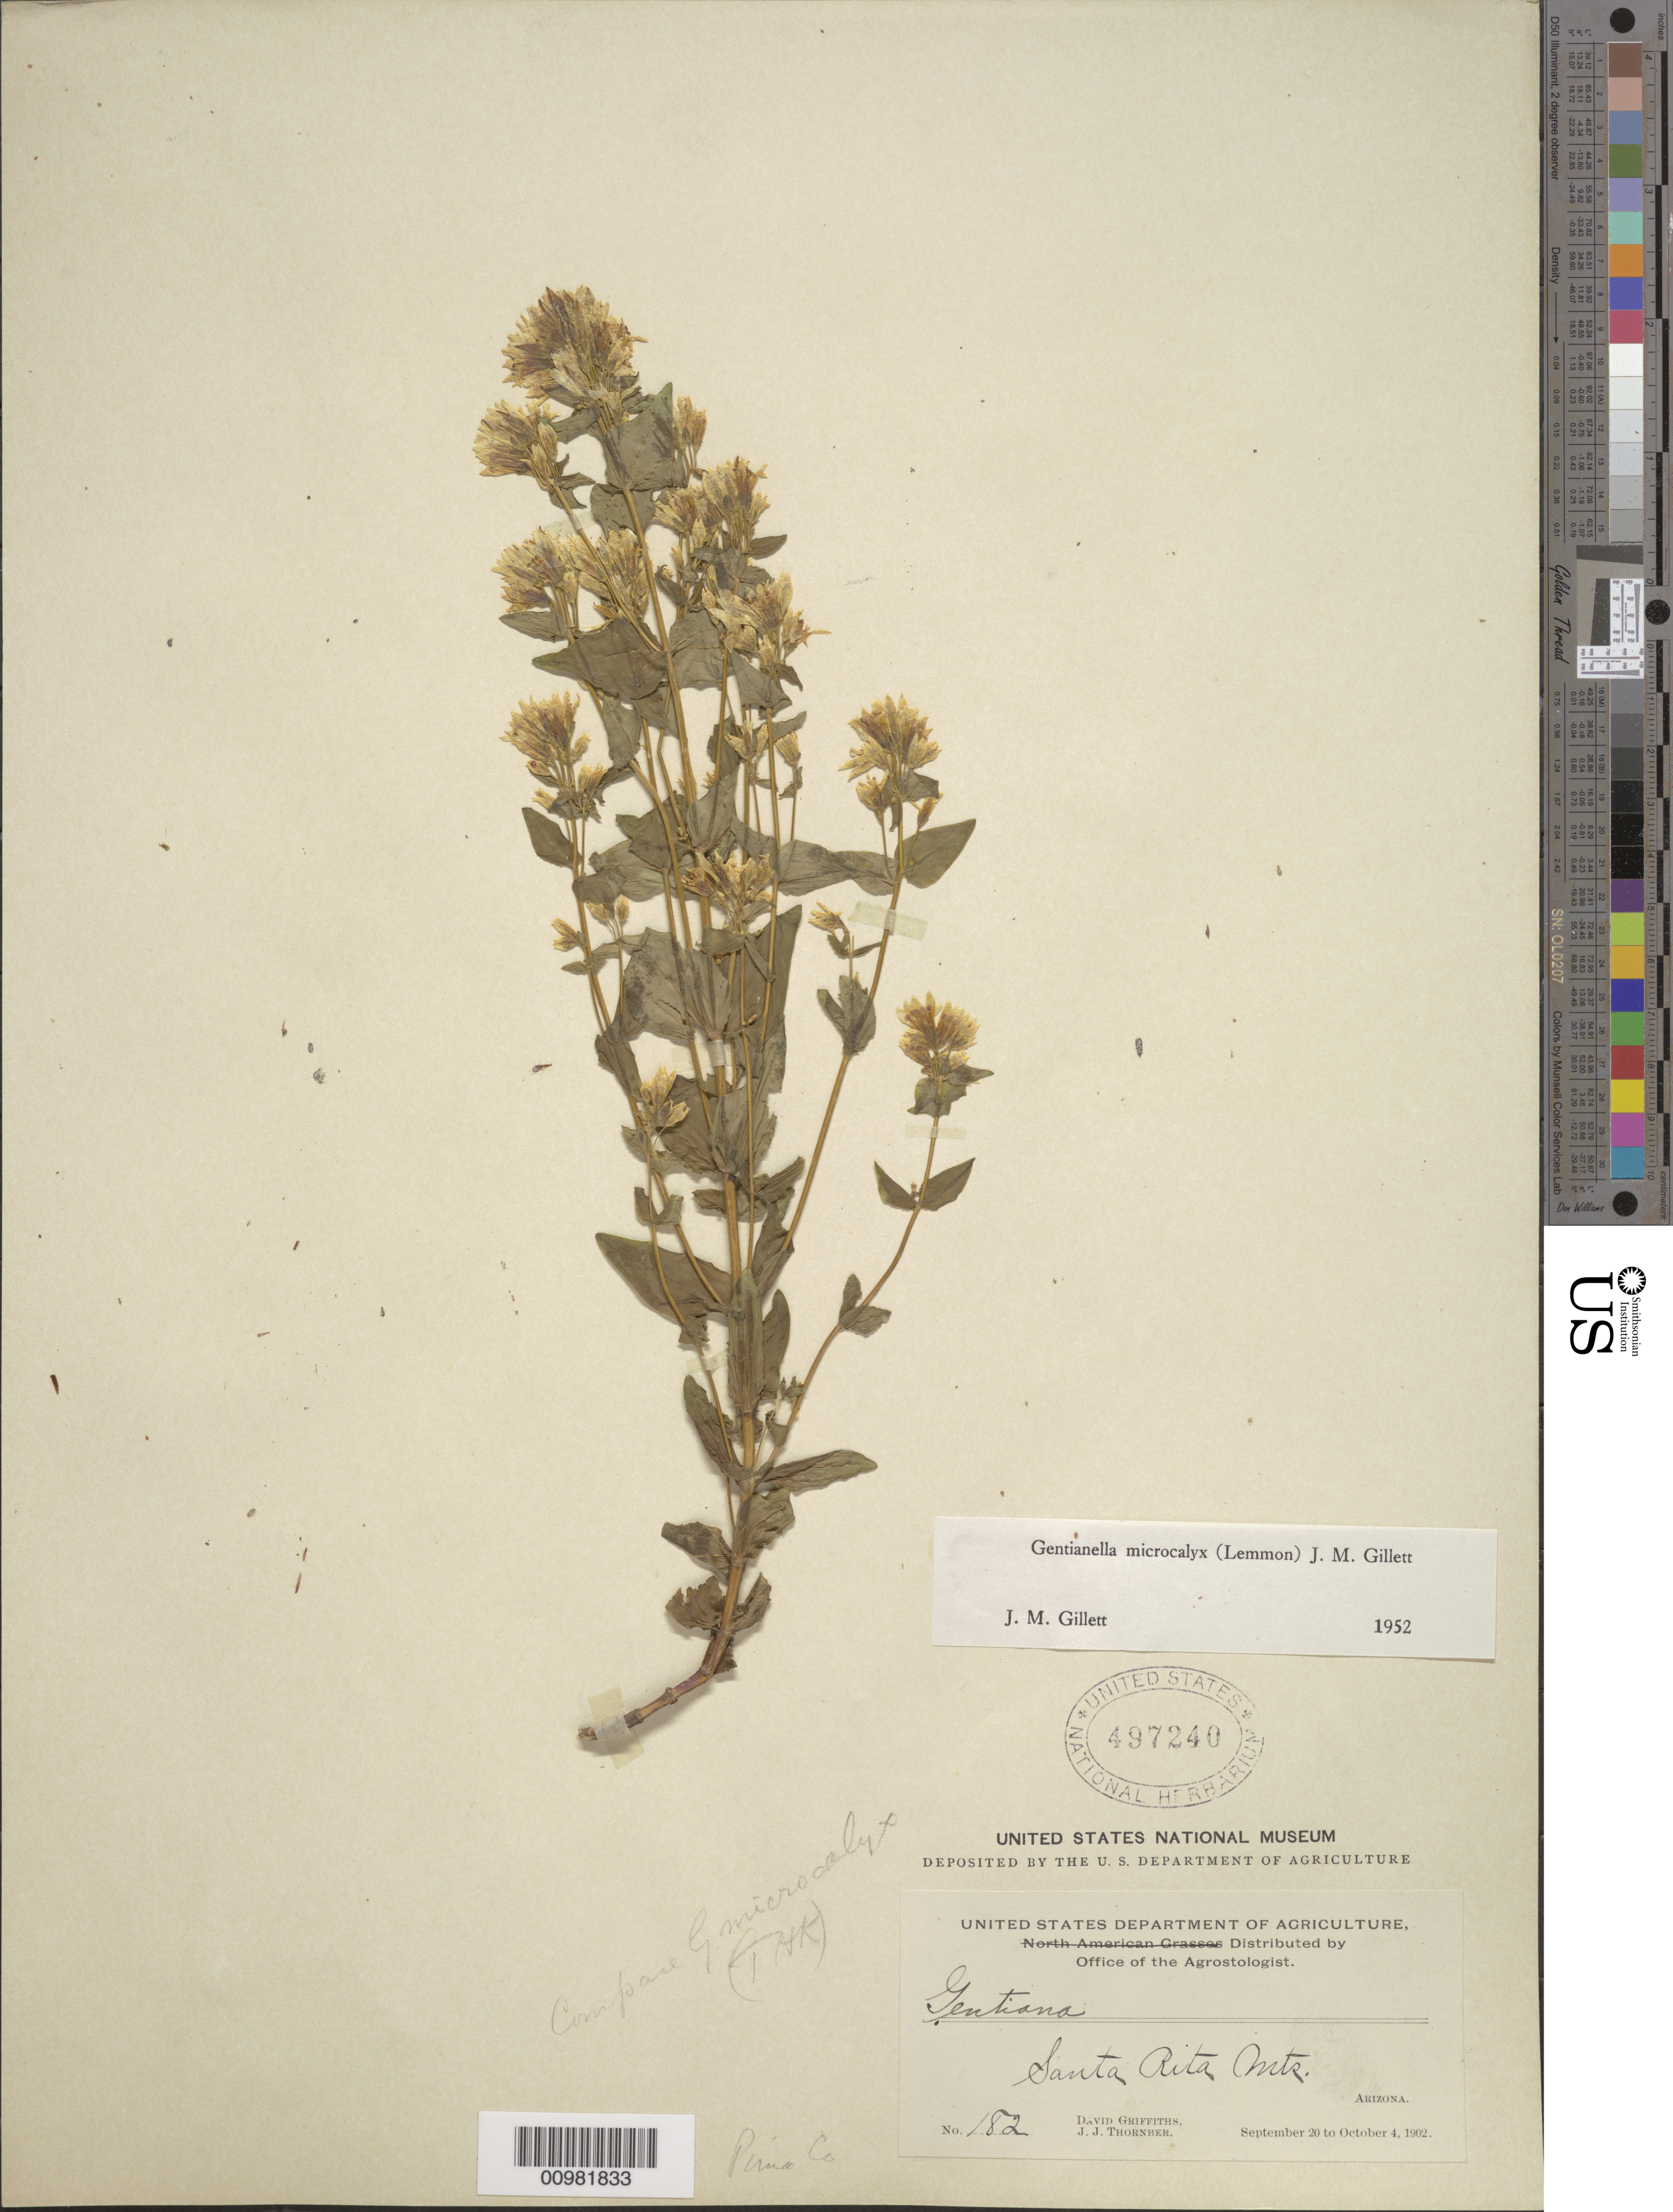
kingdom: Plantae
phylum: Tracheophyta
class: Magnoliopsida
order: Gentianales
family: Gentianaceae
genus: Gentianella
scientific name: Gentianella microcalyx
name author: (Lemmon) J.M. Gillet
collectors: D. Griffiths & J. Thornber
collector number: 182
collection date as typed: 20 Sep 1902 to 04 Oct 1902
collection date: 1902-09-20/1902-10-04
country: United States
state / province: Arizona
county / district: Santa Cruz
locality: Santa Rita Mts.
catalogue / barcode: US 497240